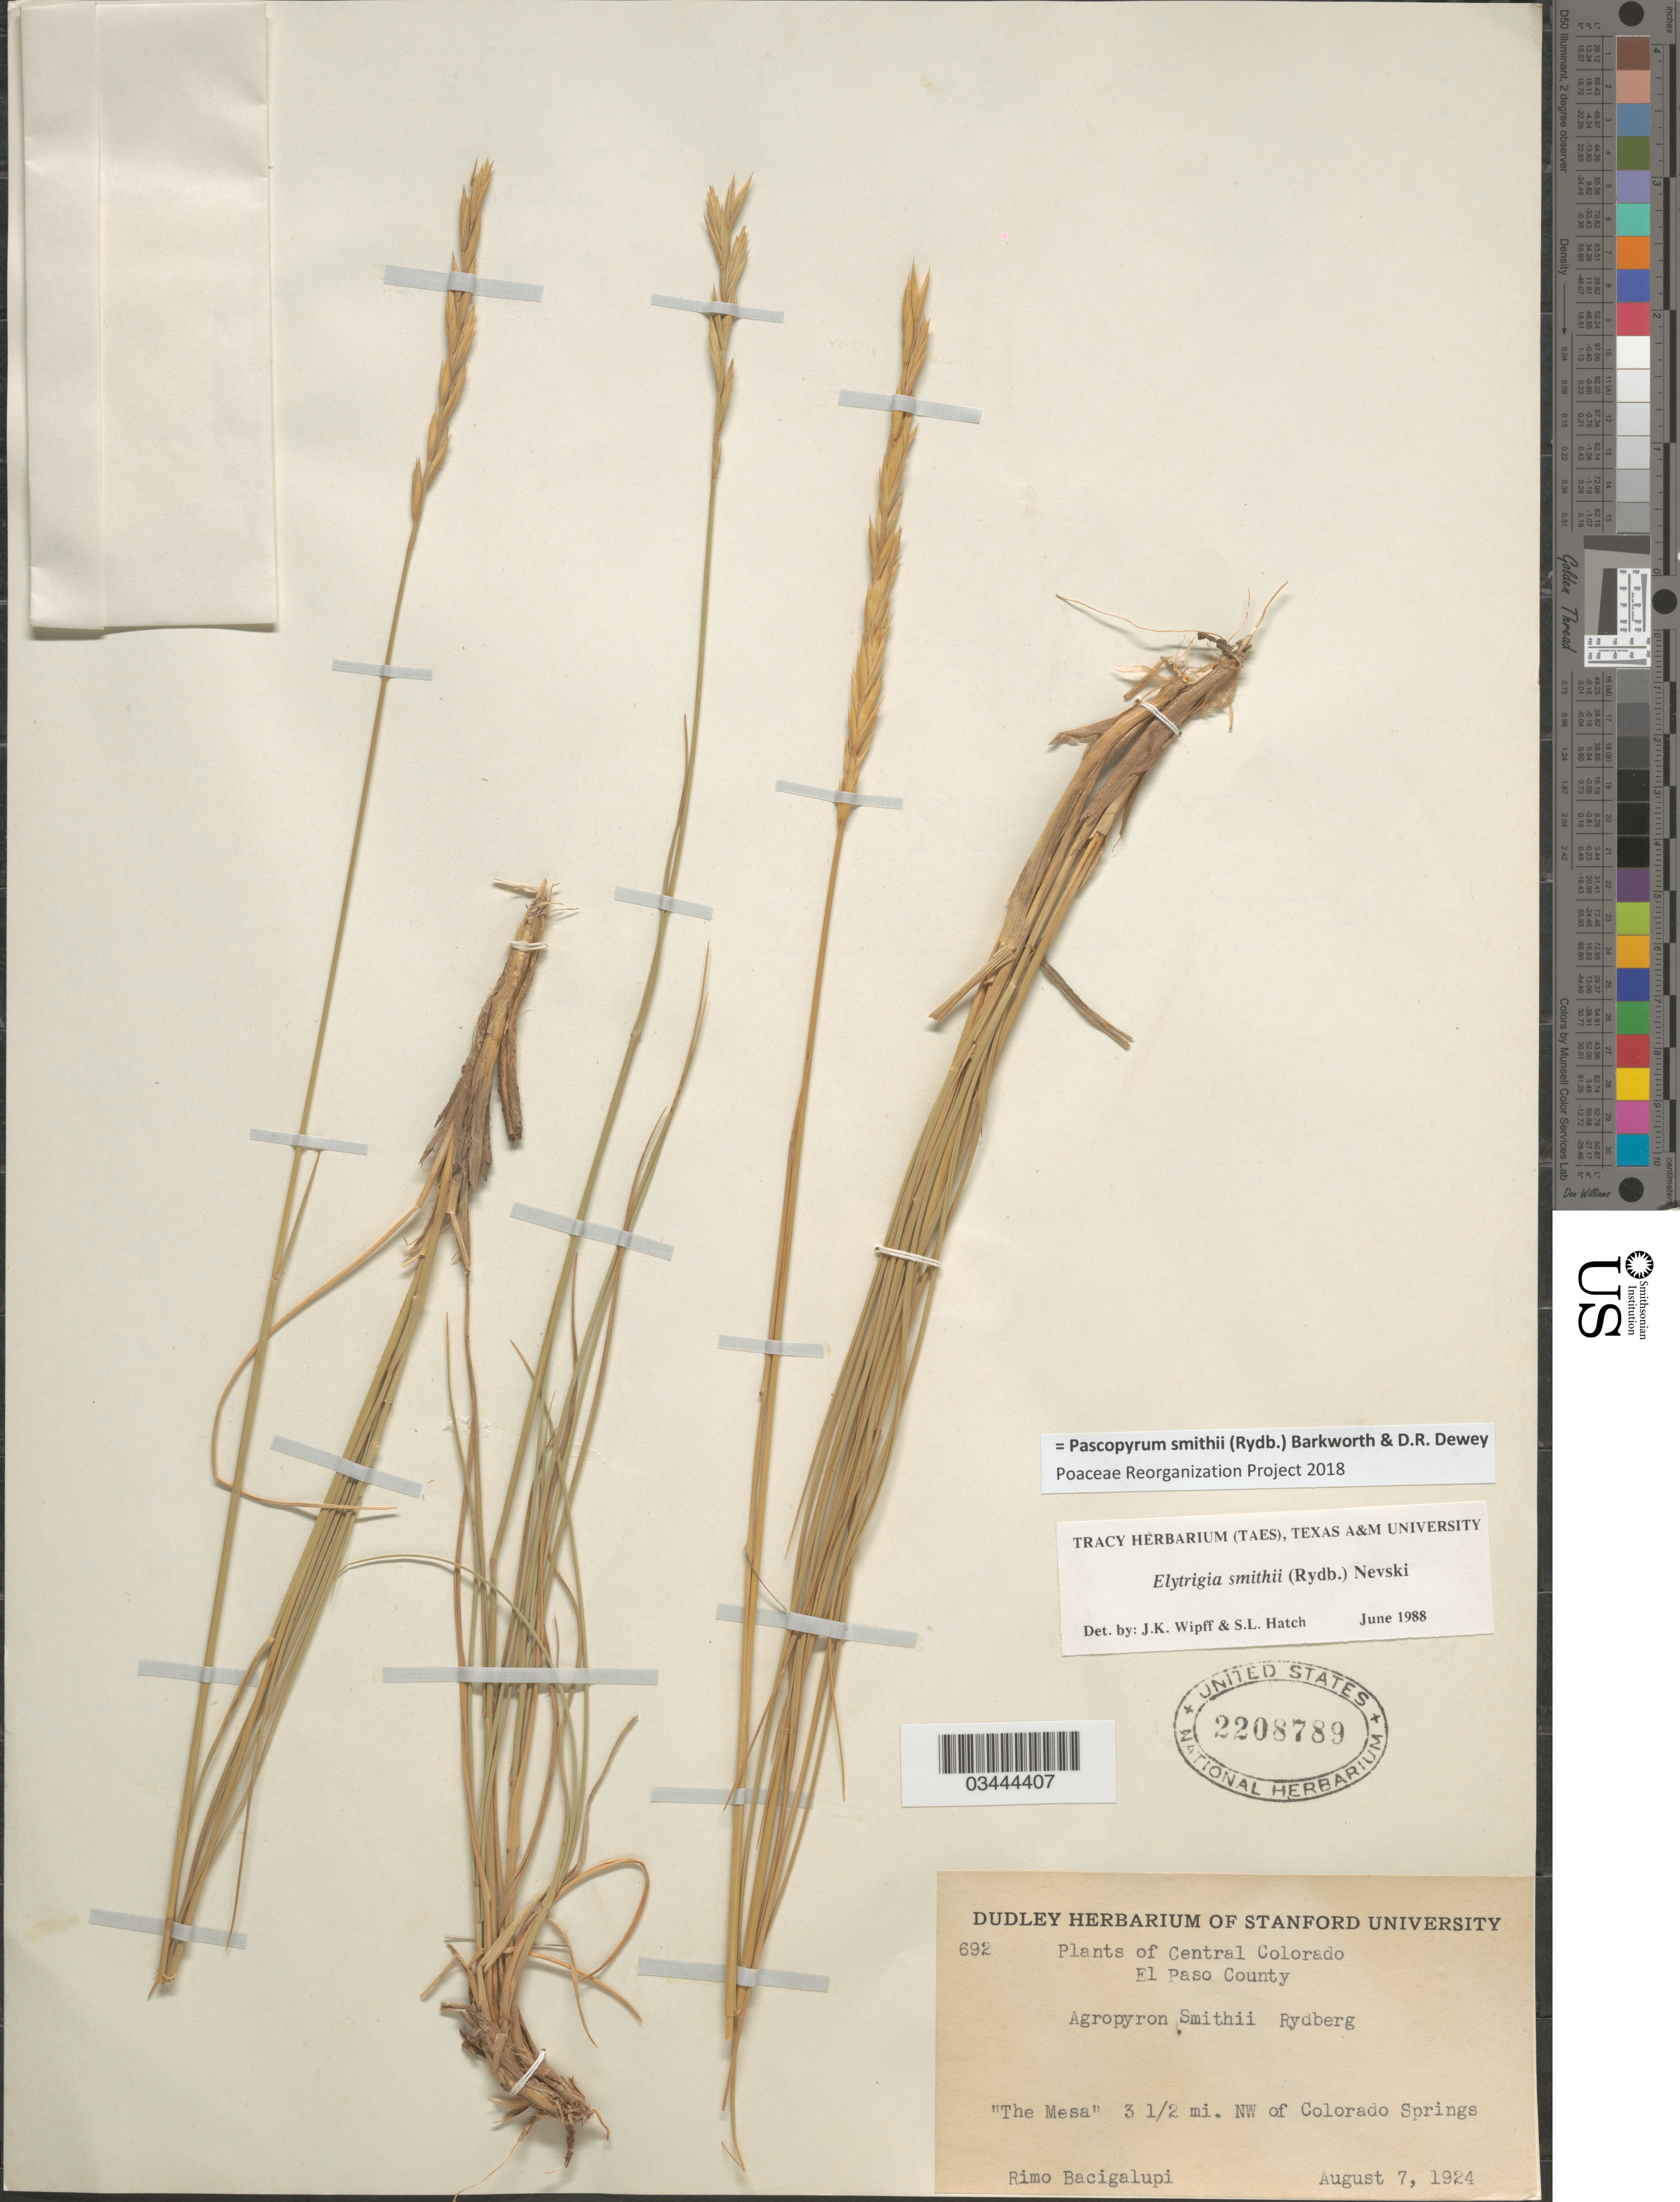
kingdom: Plantae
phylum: Tracheophyta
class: Liliopsida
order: Poales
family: Poaceae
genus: Pascopyrum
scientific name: Pascopyrum smithii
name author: (Rydb.) Barkworth & Dewey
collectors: R. Bacigalupi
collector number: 692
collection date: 1924-08-07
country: United States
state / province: Colorado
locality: Central Colorado. El Paso County. "The Mesa" 3½ mi. NW of Colorado Springs.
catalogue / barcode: US 2208789